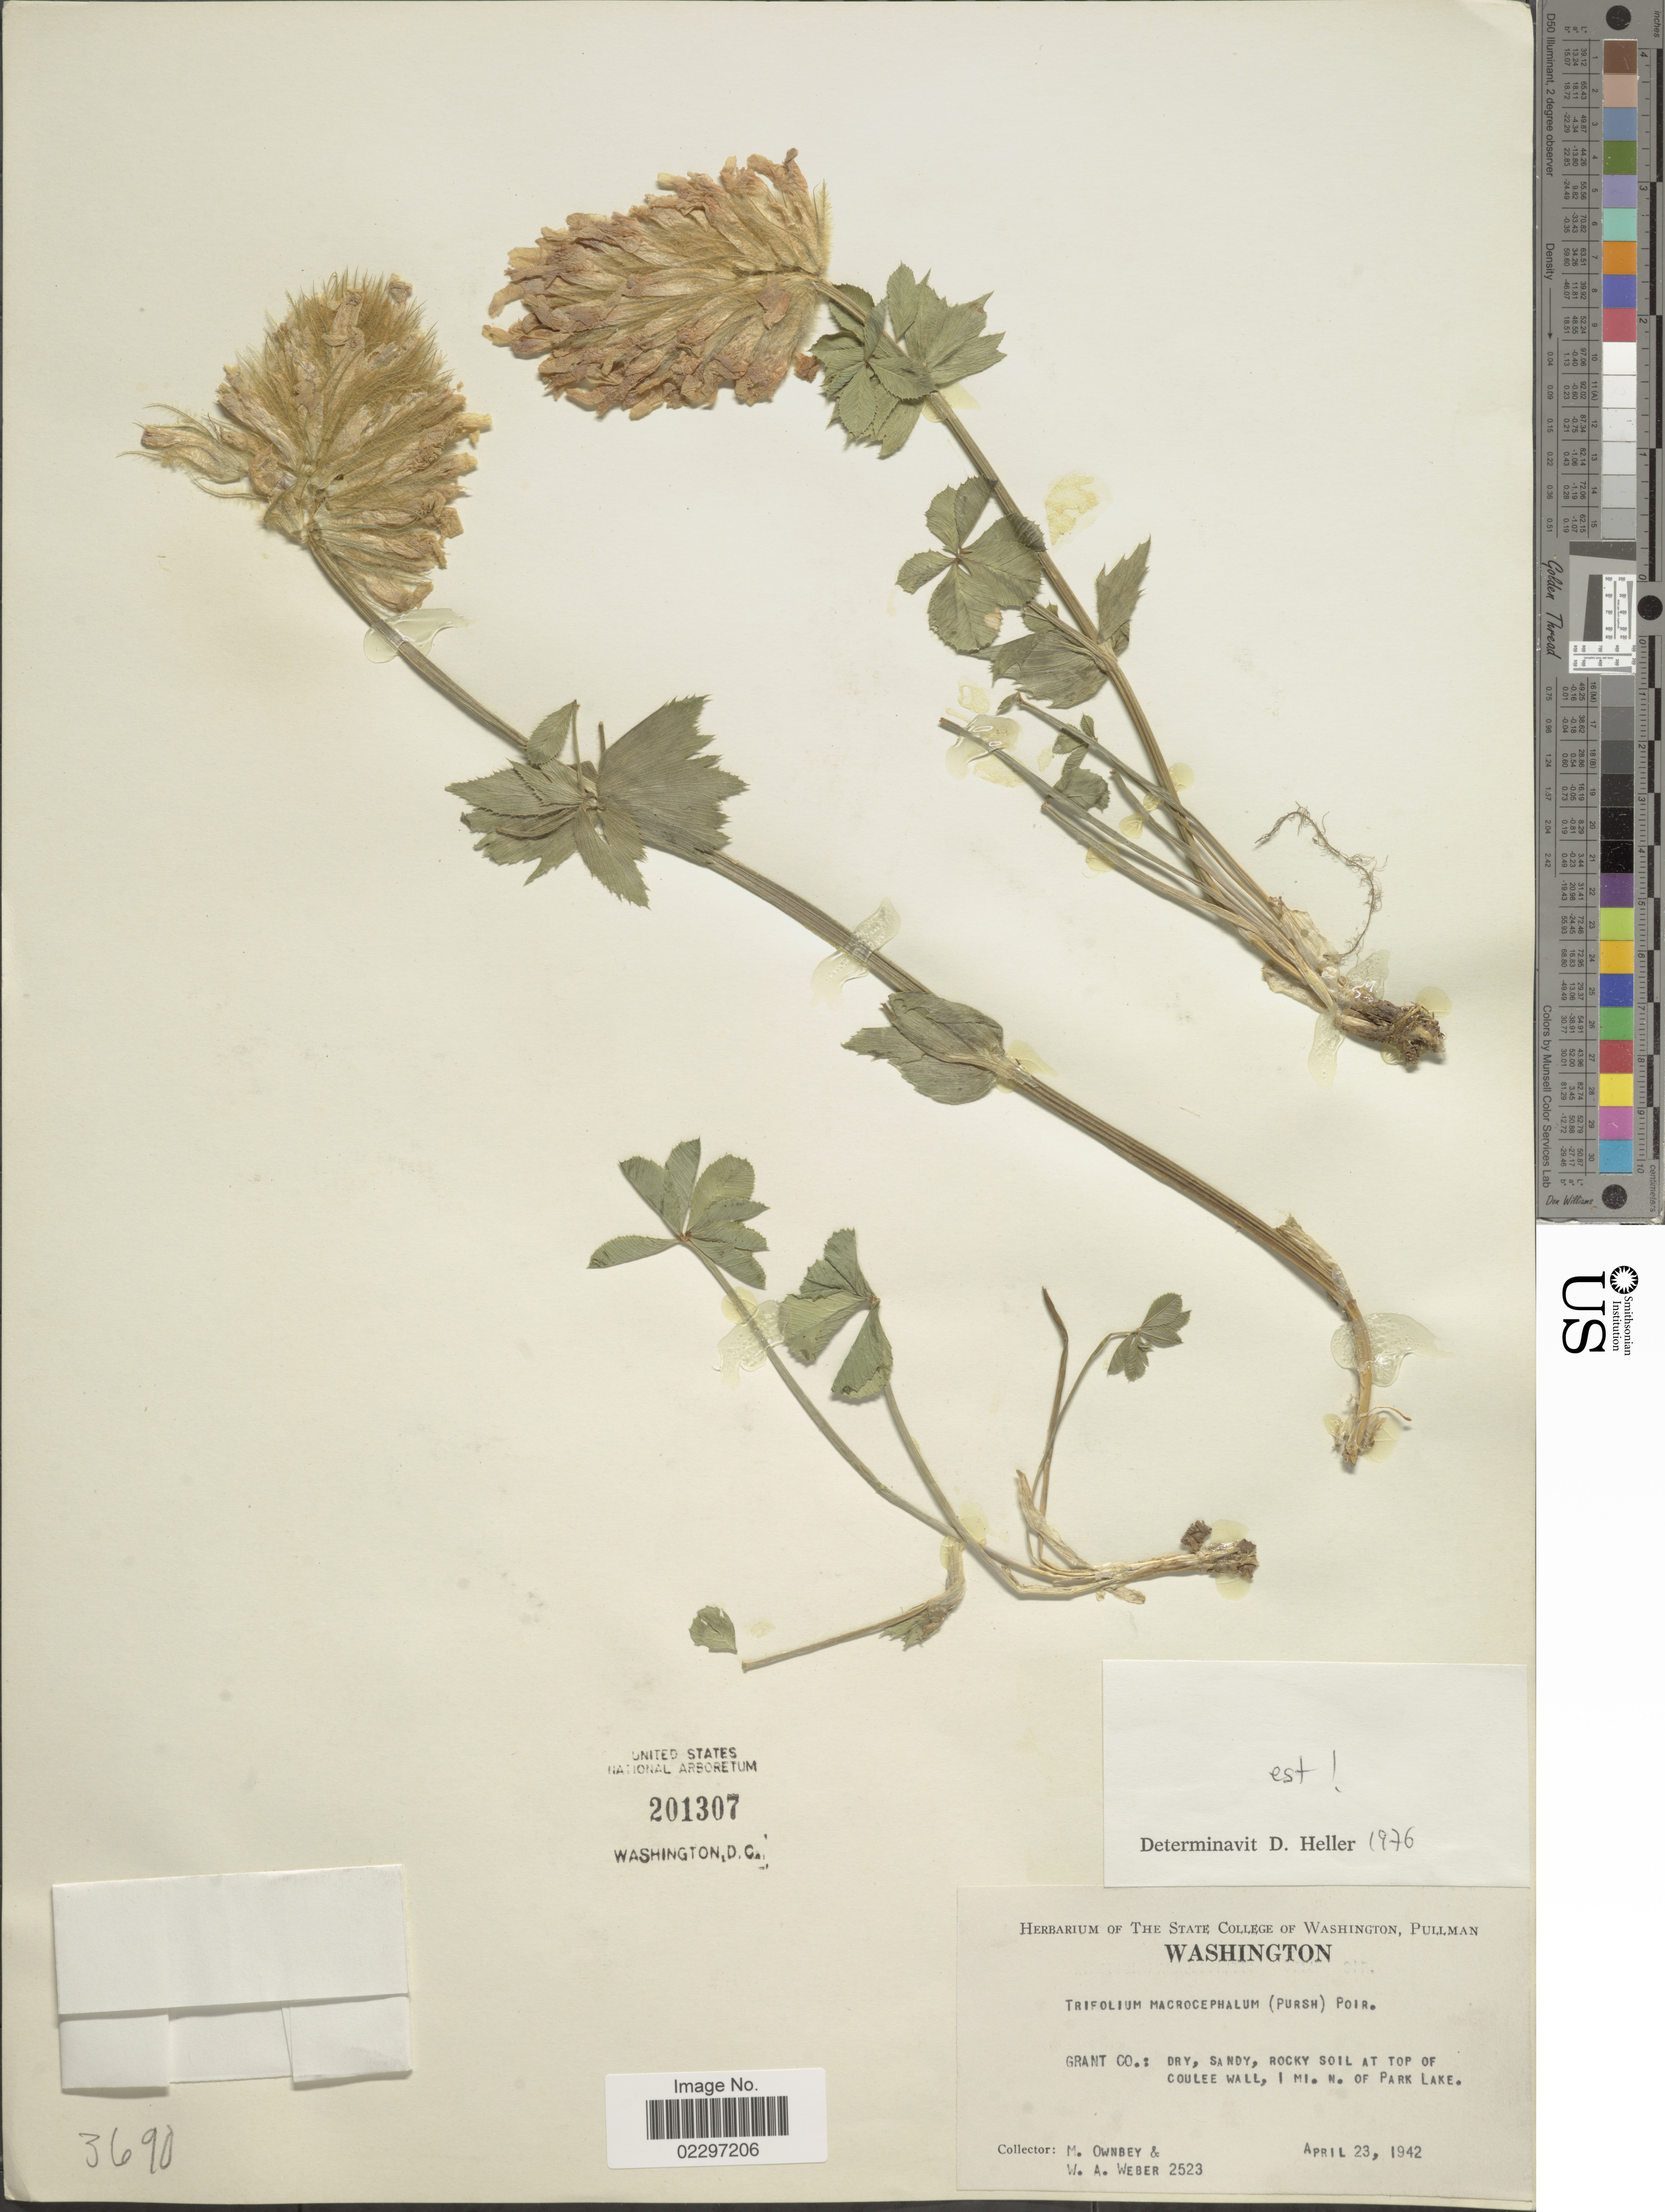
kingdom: Plantae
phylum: Tracheophyta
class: Magnoliopsida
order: Fabales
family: Fabaceae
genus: Trifolium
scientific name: Trifolium macrocephalum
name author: (Pursh) Poir.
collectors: M. Ownbey & W. A. Weber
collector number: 2523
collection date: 1942-04-23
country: United States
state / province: Washington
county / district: Grant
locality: Grant Co.: Dry, Sandy, Rocky soil at top of Coulee Wall, 1 mi. N. of Park Lake